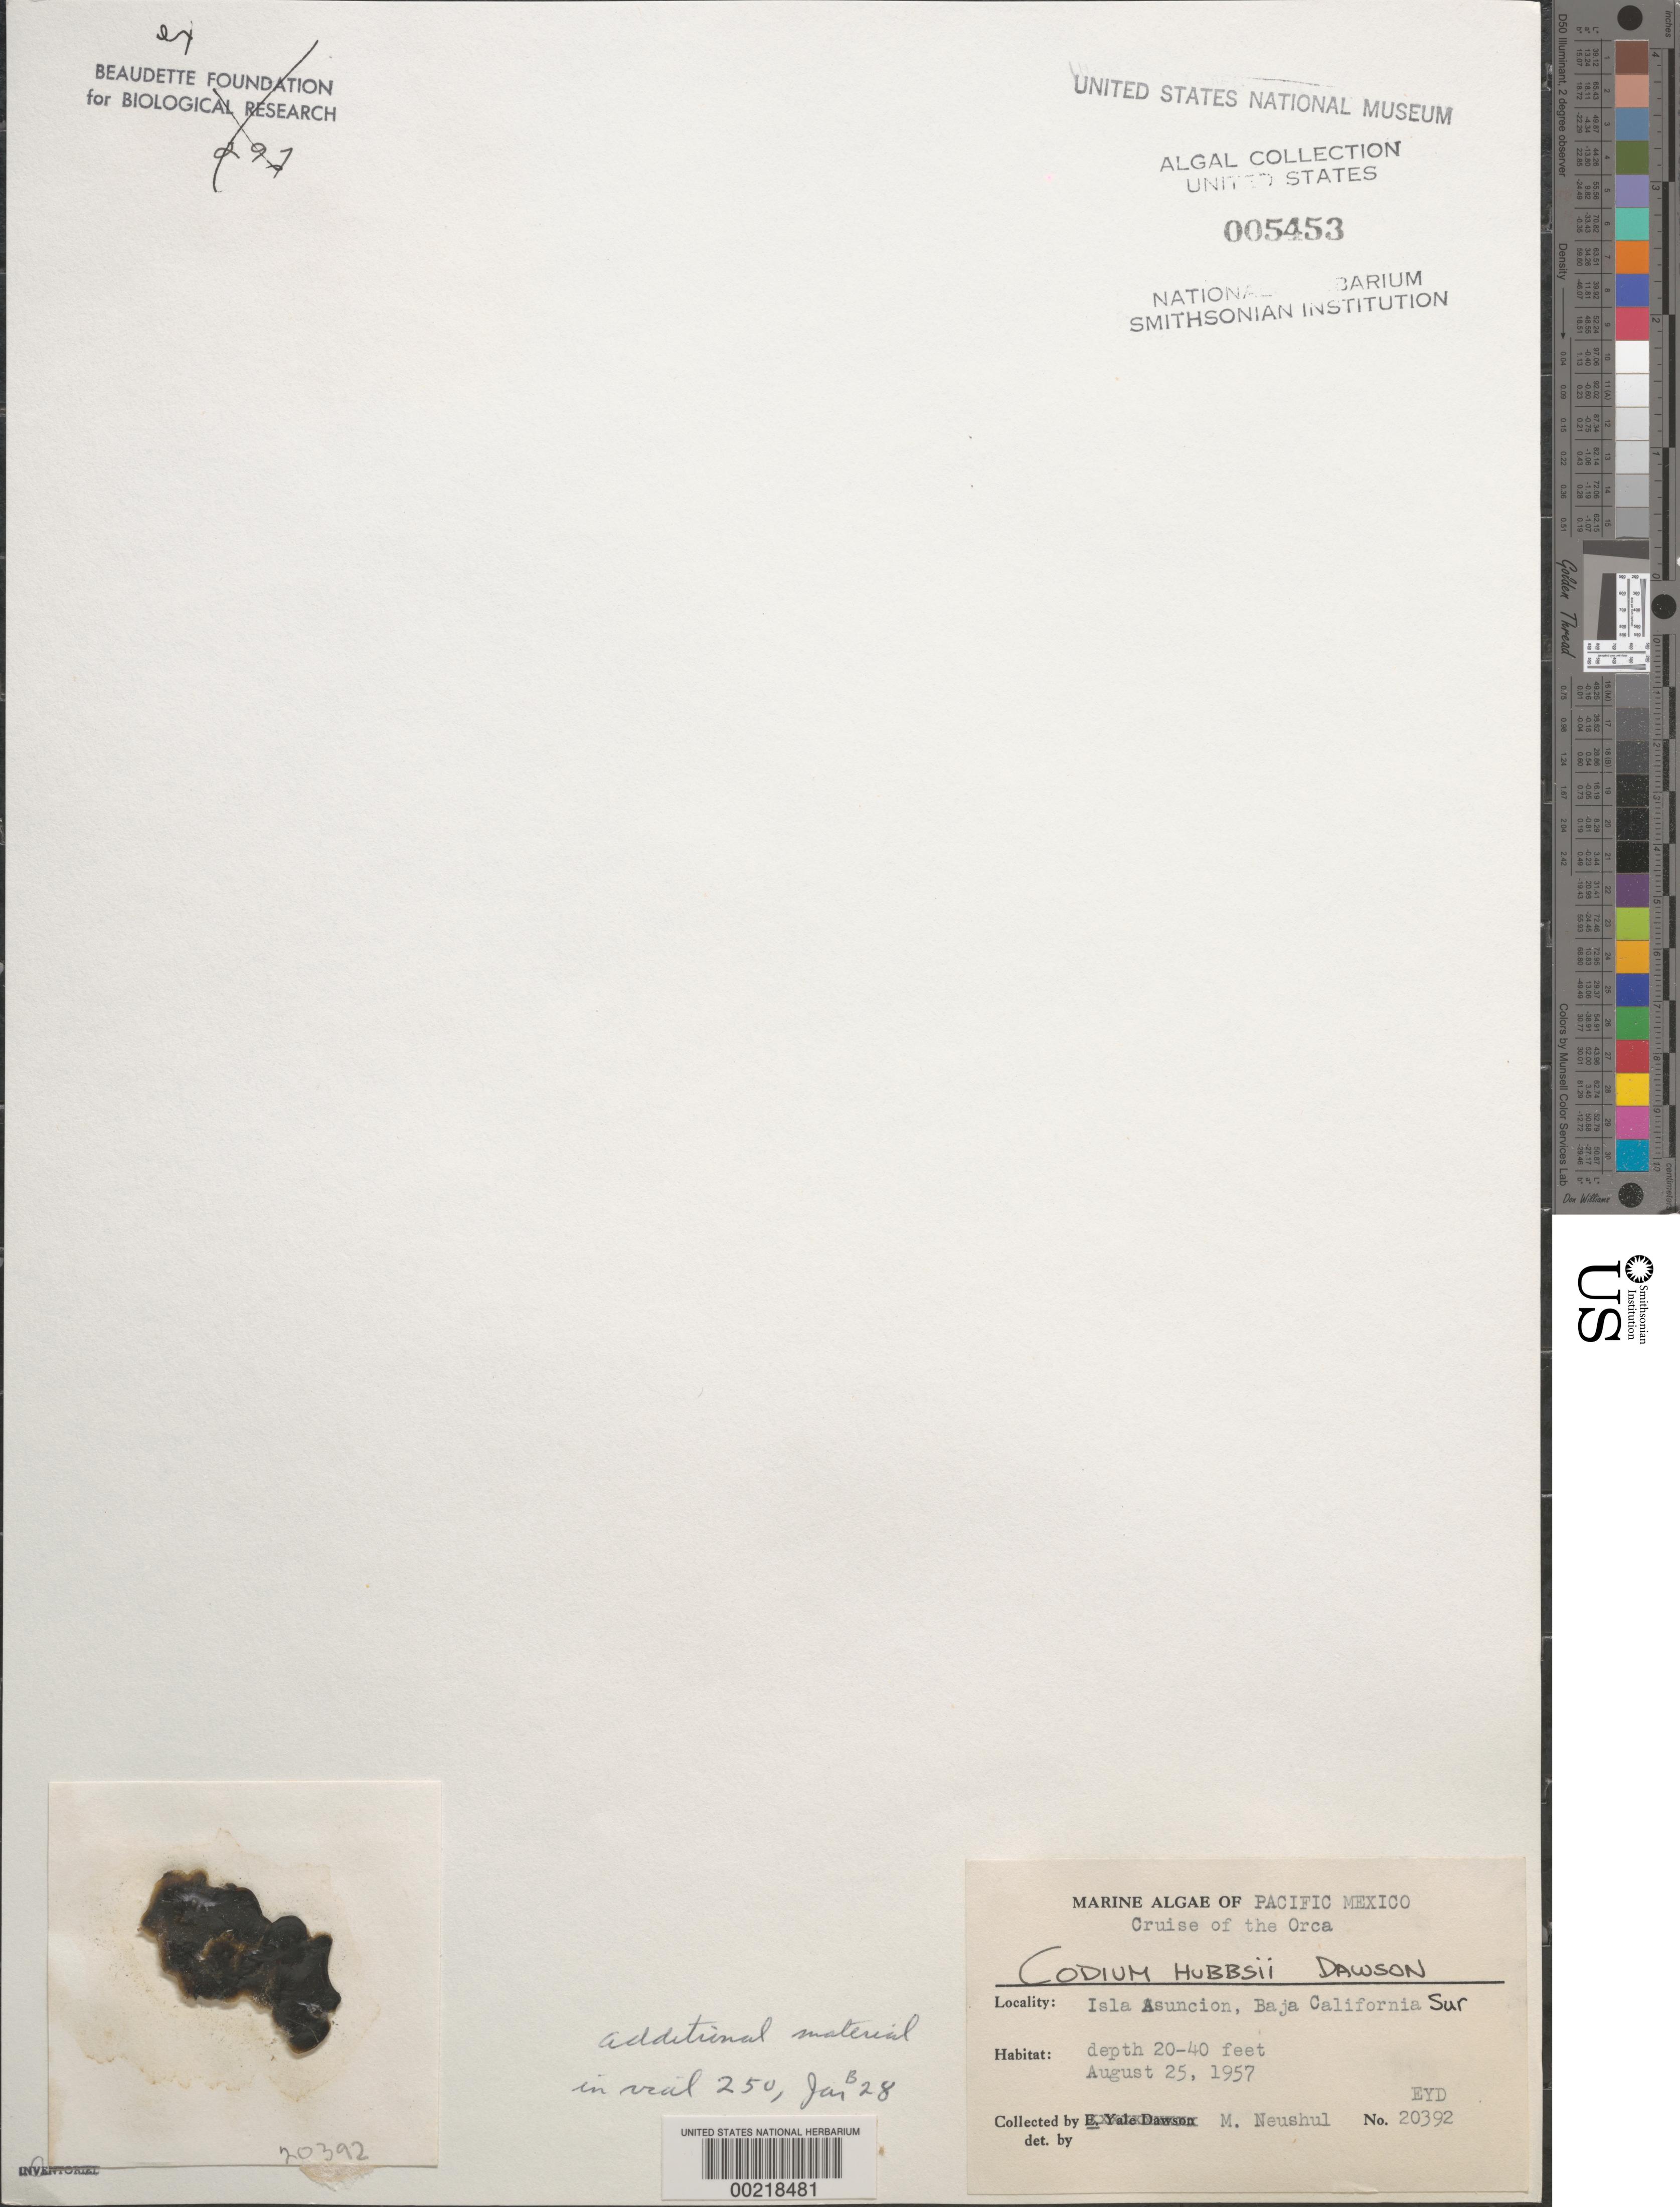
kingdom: Plantae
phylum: Chlorophyta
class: Ulvophyceae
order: Bryopsidales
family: Codiaceae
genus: Codium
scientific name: Codium hubbsii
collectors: M. Neushul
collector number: EYD 20392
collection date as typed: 25 Aug 1957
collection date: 1957-08-25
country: Mexico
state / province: Baja California Sur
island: Isla Asuncion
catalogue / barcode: US 5453